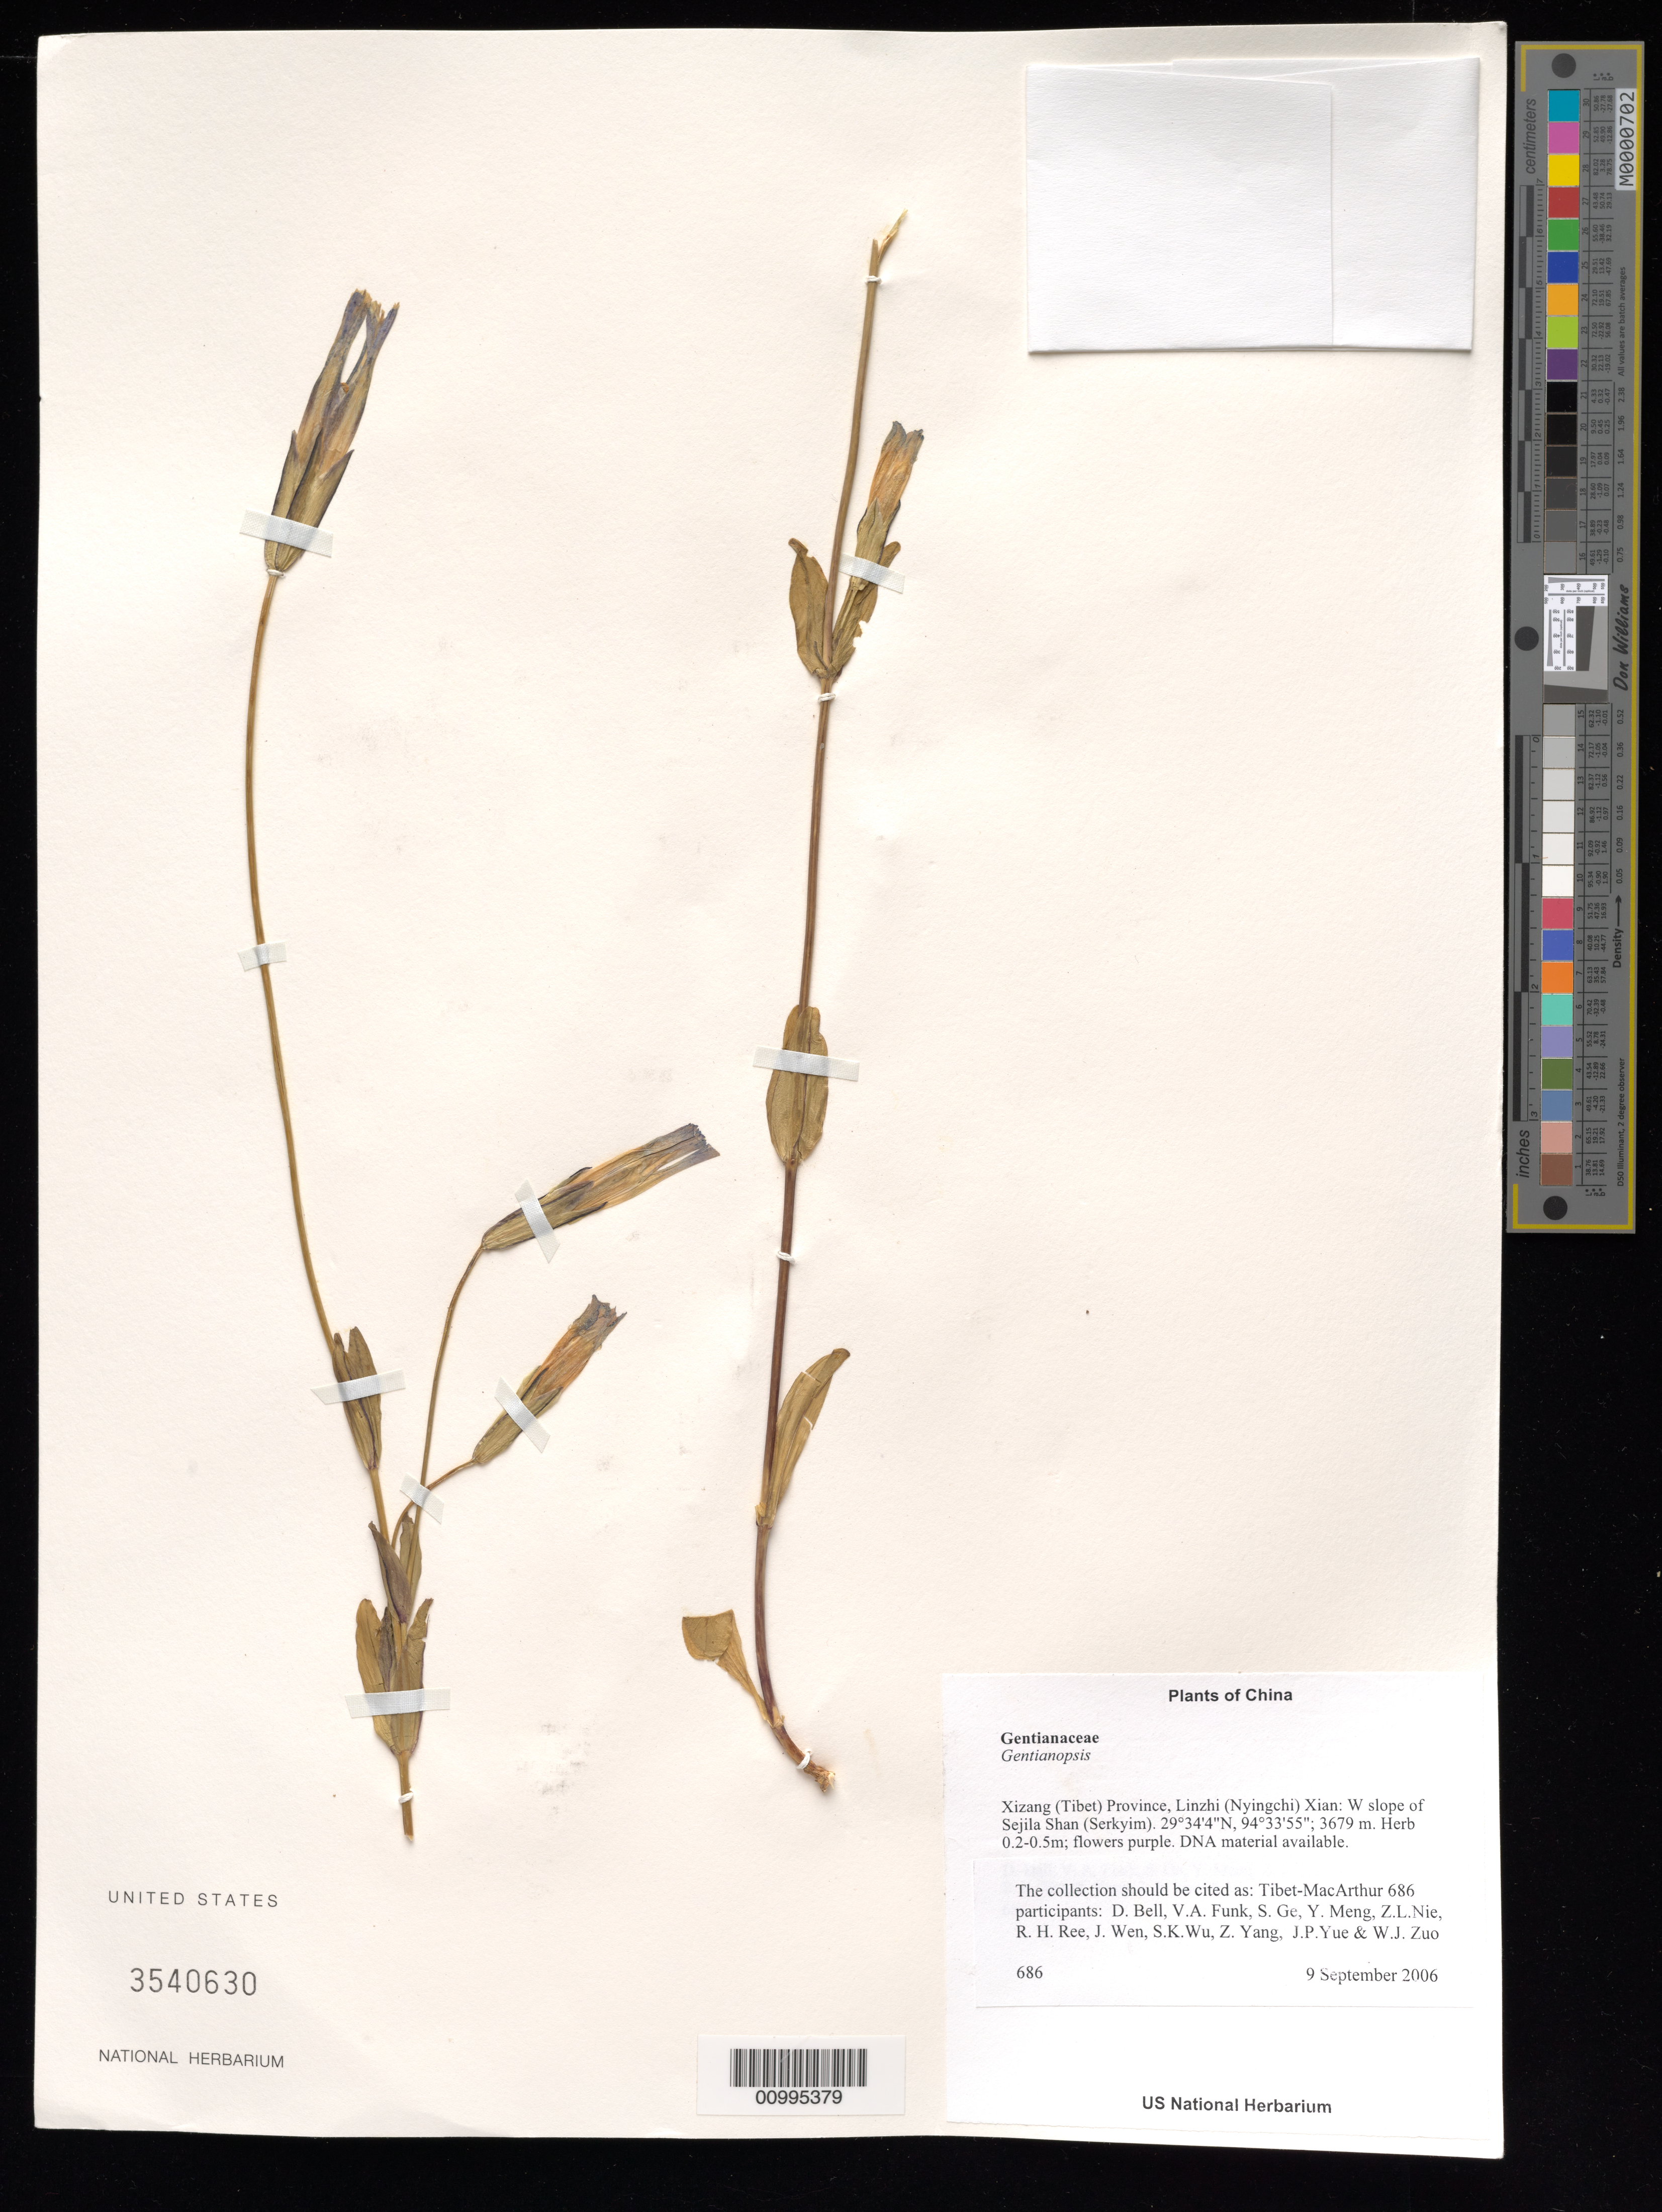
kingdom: Plantae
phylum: Tracheophyta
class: Magnoliopsida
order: Gentianales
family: Gentianaceae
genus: Gentianopsis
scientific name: Gentianopsis sp.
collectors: Tibet-MacArthur, D. A. Bell, V. Funk, S. Ge, Y. Meng, Z. Nie, R. Ree, J. Wen, S. K. Wu, Z. Yang, J. Yue & W. Zuo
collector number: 686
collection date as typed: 09 Sep 2006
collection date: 2006-09-09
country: China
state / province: Xizang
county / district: Linzhi (Nyingchi) Xian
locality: W slope of Sejila Shan (Serkyim).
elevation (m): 3679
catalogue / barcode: US 3540630